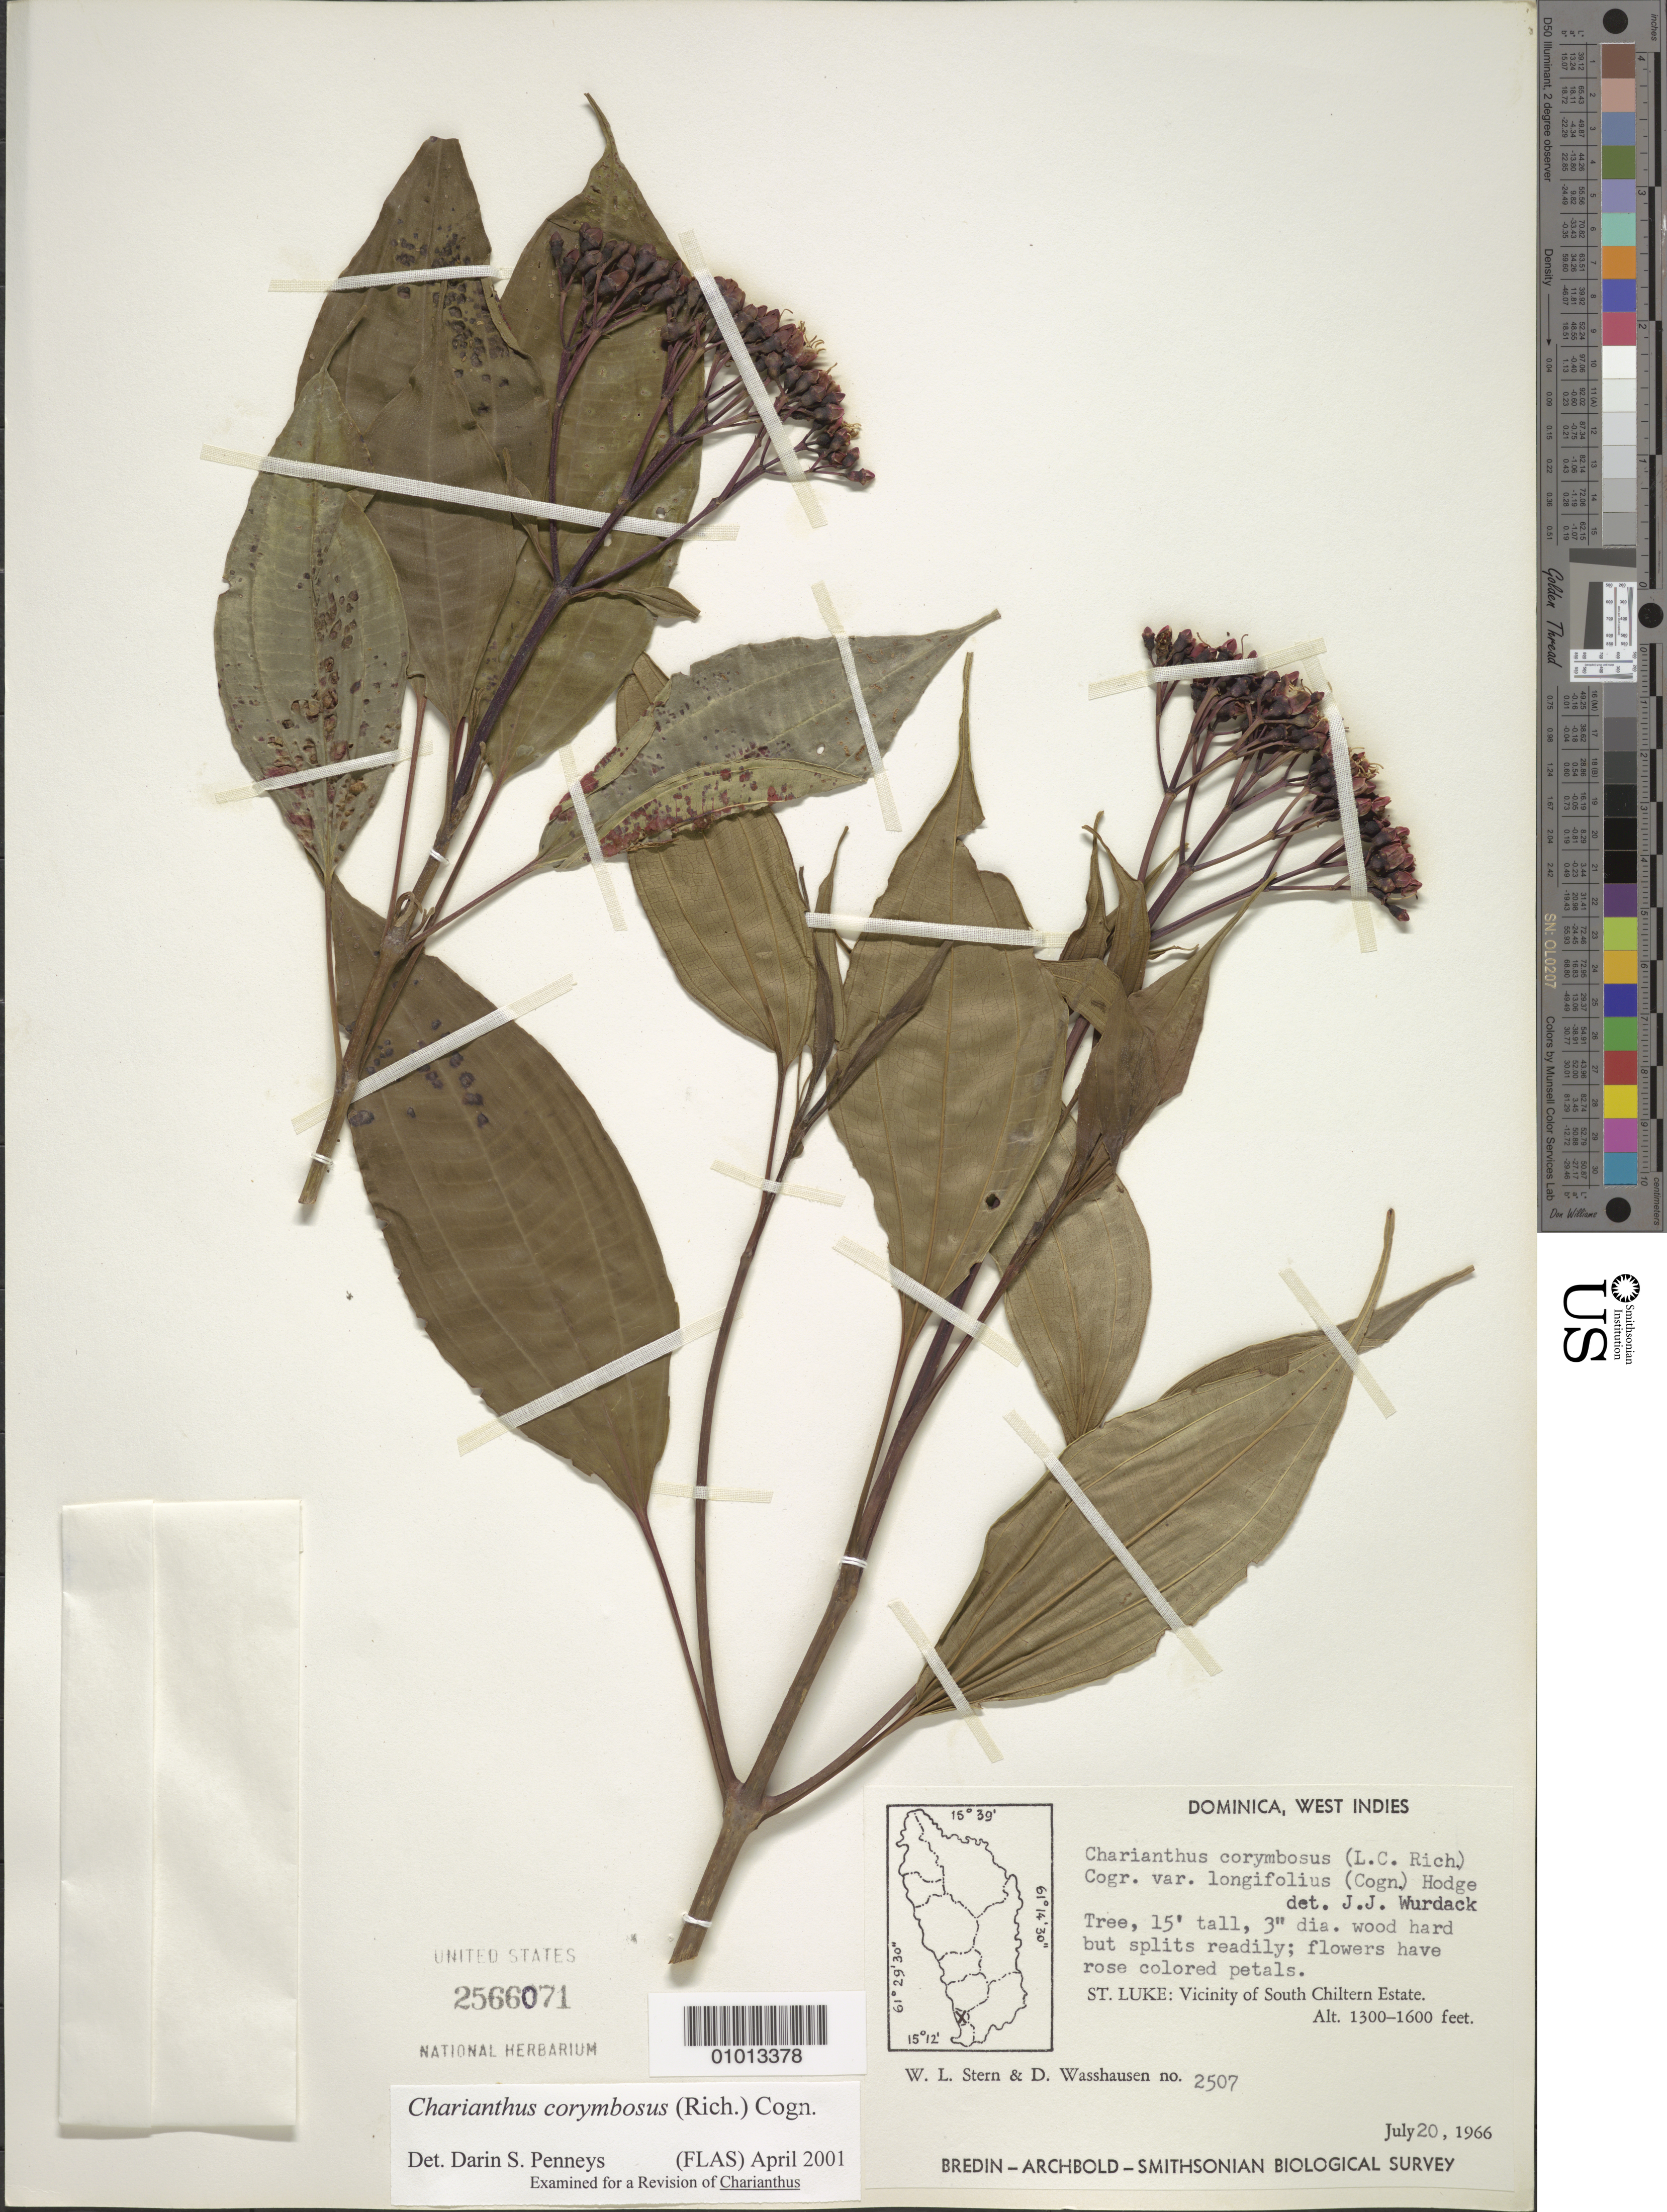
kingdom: Plantae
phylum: Tracheophyta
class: Magnoliopsida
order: Myrtales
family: Melastomataceae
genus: Charianthus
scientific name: Charianthus corymbosus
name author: (Rich.) Cogn.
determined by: Penneys, D. S.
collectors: W. L. Stern & D. C. Wasshausen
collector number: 2507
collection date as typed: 20 Jul 1966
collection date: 1966-07-20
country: Dominica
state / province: St. Luke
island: Dominica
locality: Vicinity of South Chiltern Estate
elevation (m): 1300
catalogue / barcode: US 2566071